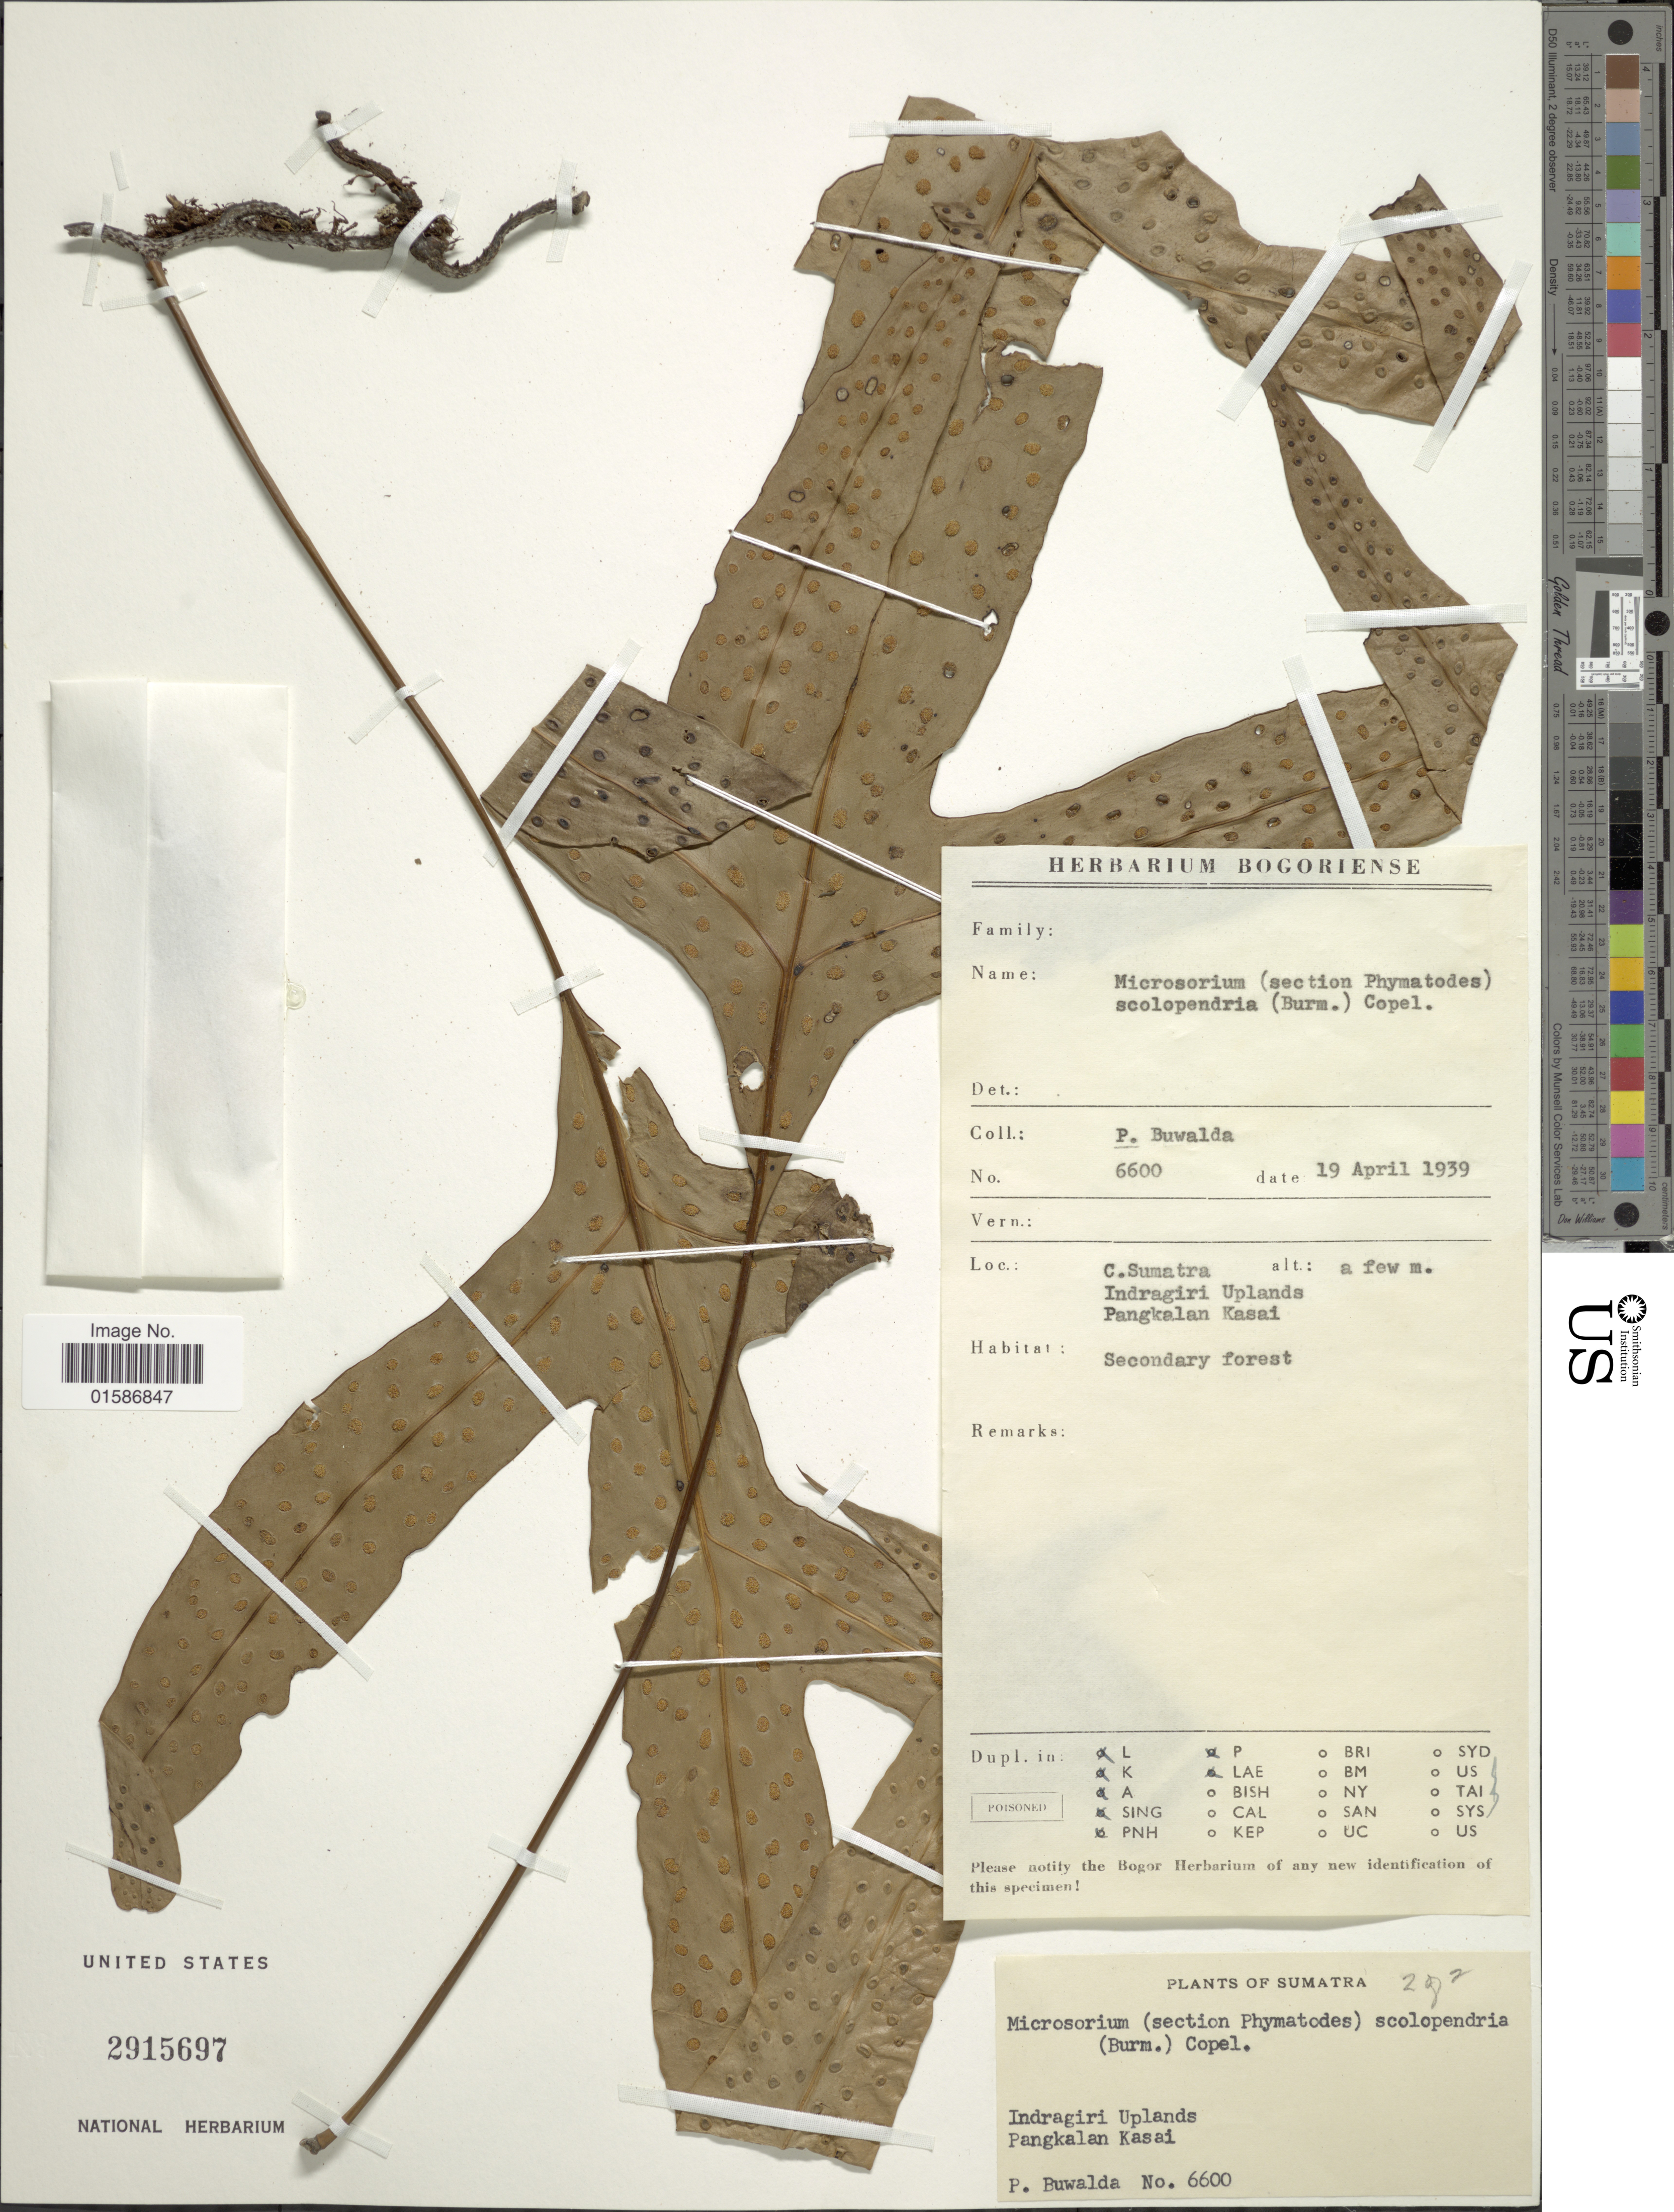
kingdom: Plantae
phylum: Tracheophyta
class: Polypodiopsida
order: Polypodiales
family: Polypodiaceae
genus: Microsorum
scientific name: Microsorum scolopendria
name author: (Burm. f.) Copel.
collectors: P. Buwalda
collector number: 6600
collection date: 1939-04-19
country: Indonesia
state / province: Sumatra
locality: C. Sumatra, Indragiri Uplands, Pangkalan Kasai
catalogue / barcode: US 2915697